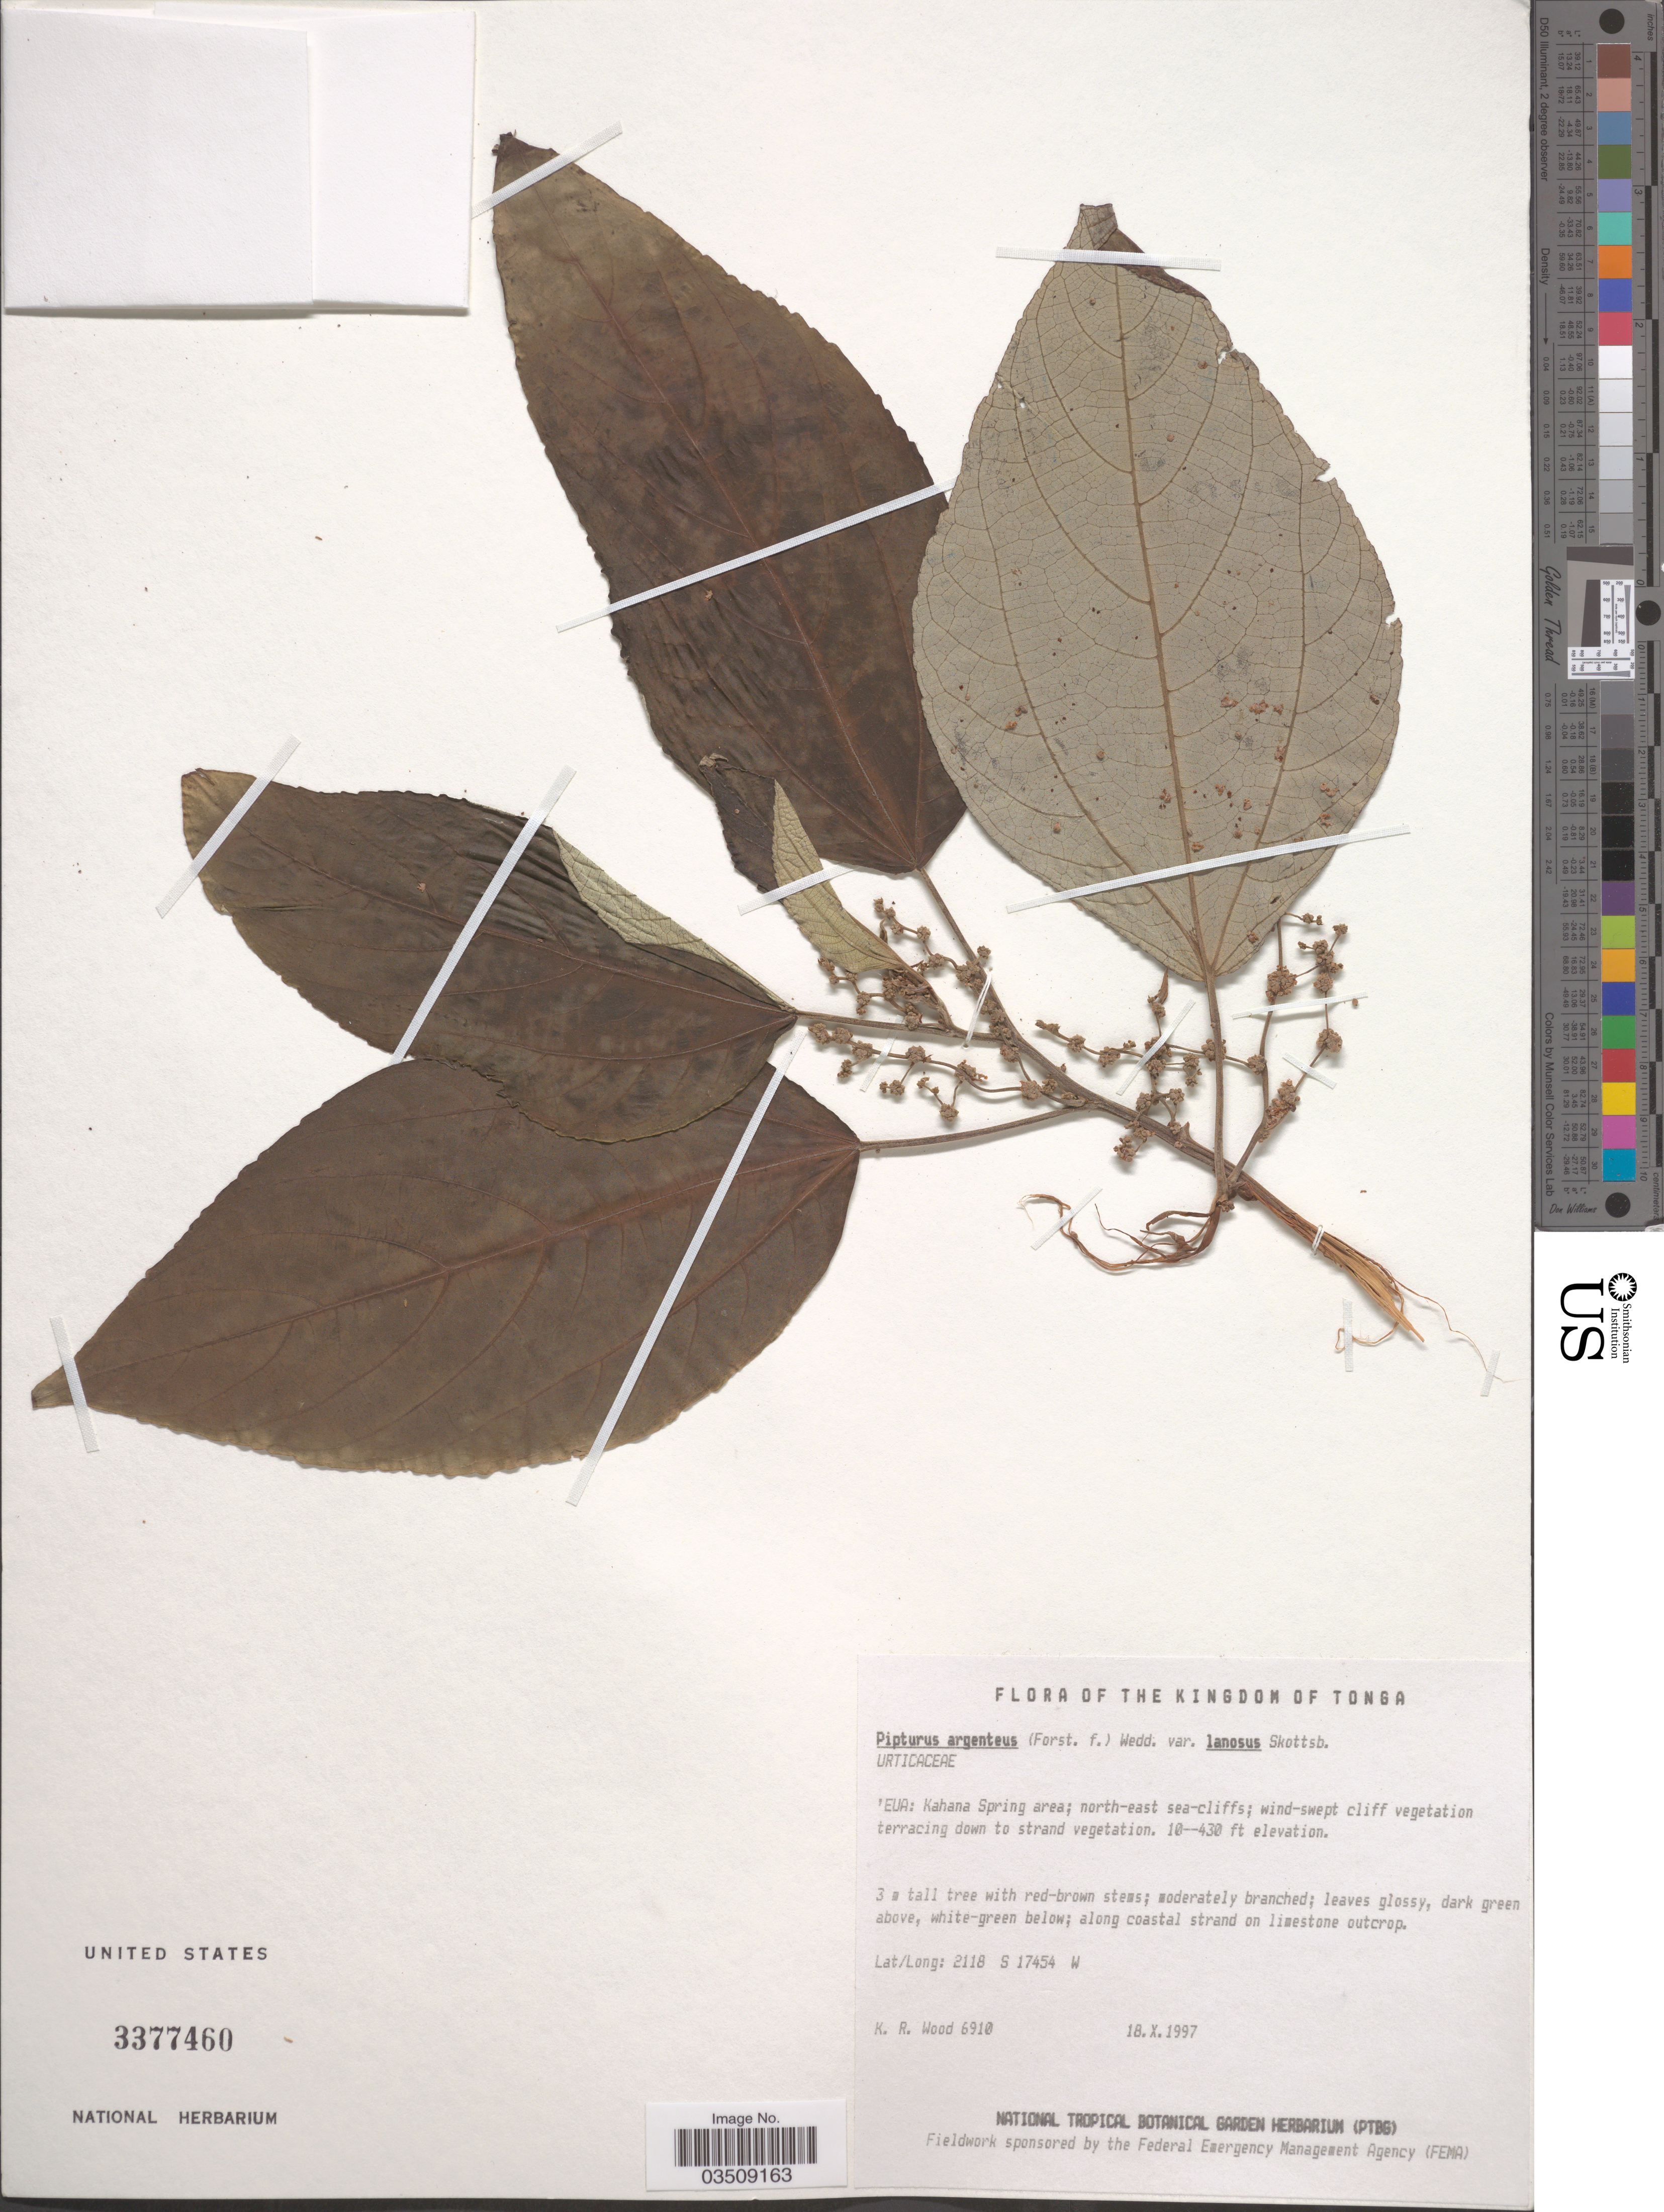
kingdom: Plantae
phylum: Tracheophyta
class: Magnoliopsida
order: Rosales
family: Urticaceae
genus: Pipturus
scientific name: Pipturus argenteus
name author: (G. Forst.) Wedd.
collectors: K. R. Wood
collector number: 6910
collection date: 1997-10-18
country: Tonga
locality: Kingdom of Tonga. 'Eua: Kahana Spring area; north-east sea-cliffs.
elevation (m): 3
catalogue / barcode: US 3377460